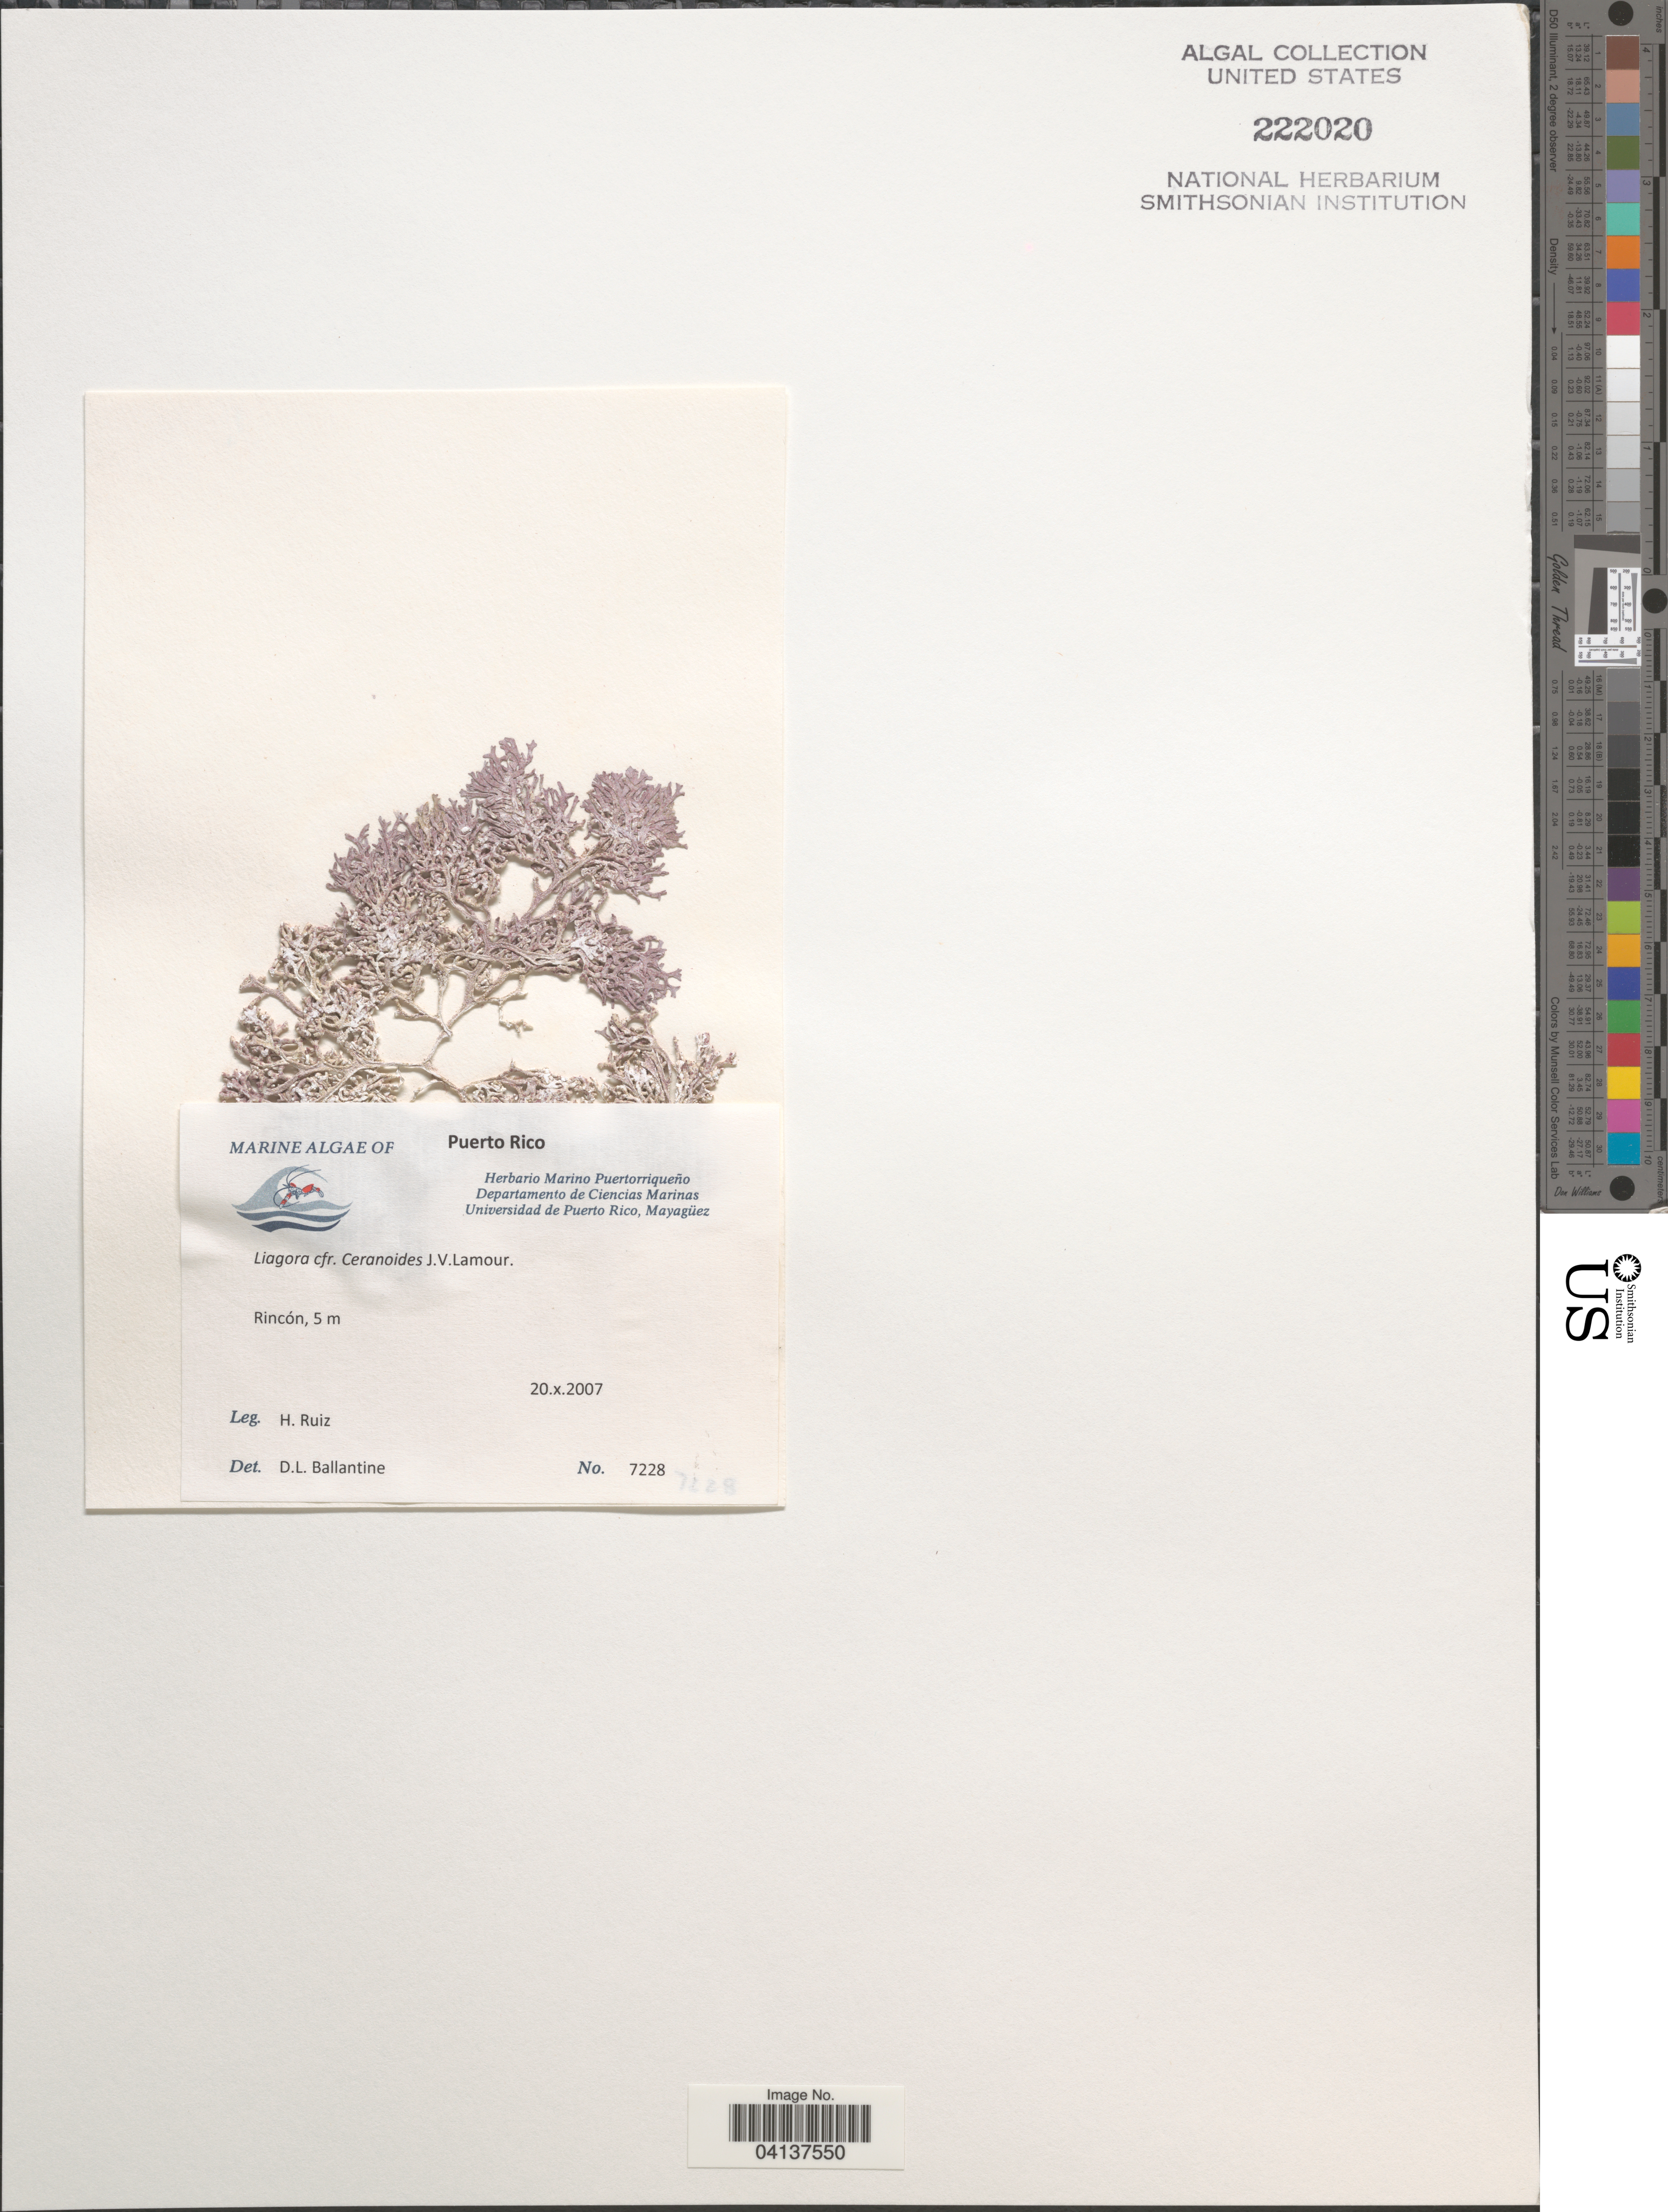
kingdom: Plantae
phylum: Rhodophyta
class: Florideophyceae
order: Nemaliales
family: Liagoraceae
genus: Liagora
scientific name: Liagora ceranoides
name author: J.V.Lamouroux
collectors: H. Ruiz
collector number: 7228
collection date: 2007-10-20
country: Puerto Rico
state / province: Rincón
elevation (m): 5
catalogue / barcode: US 222020